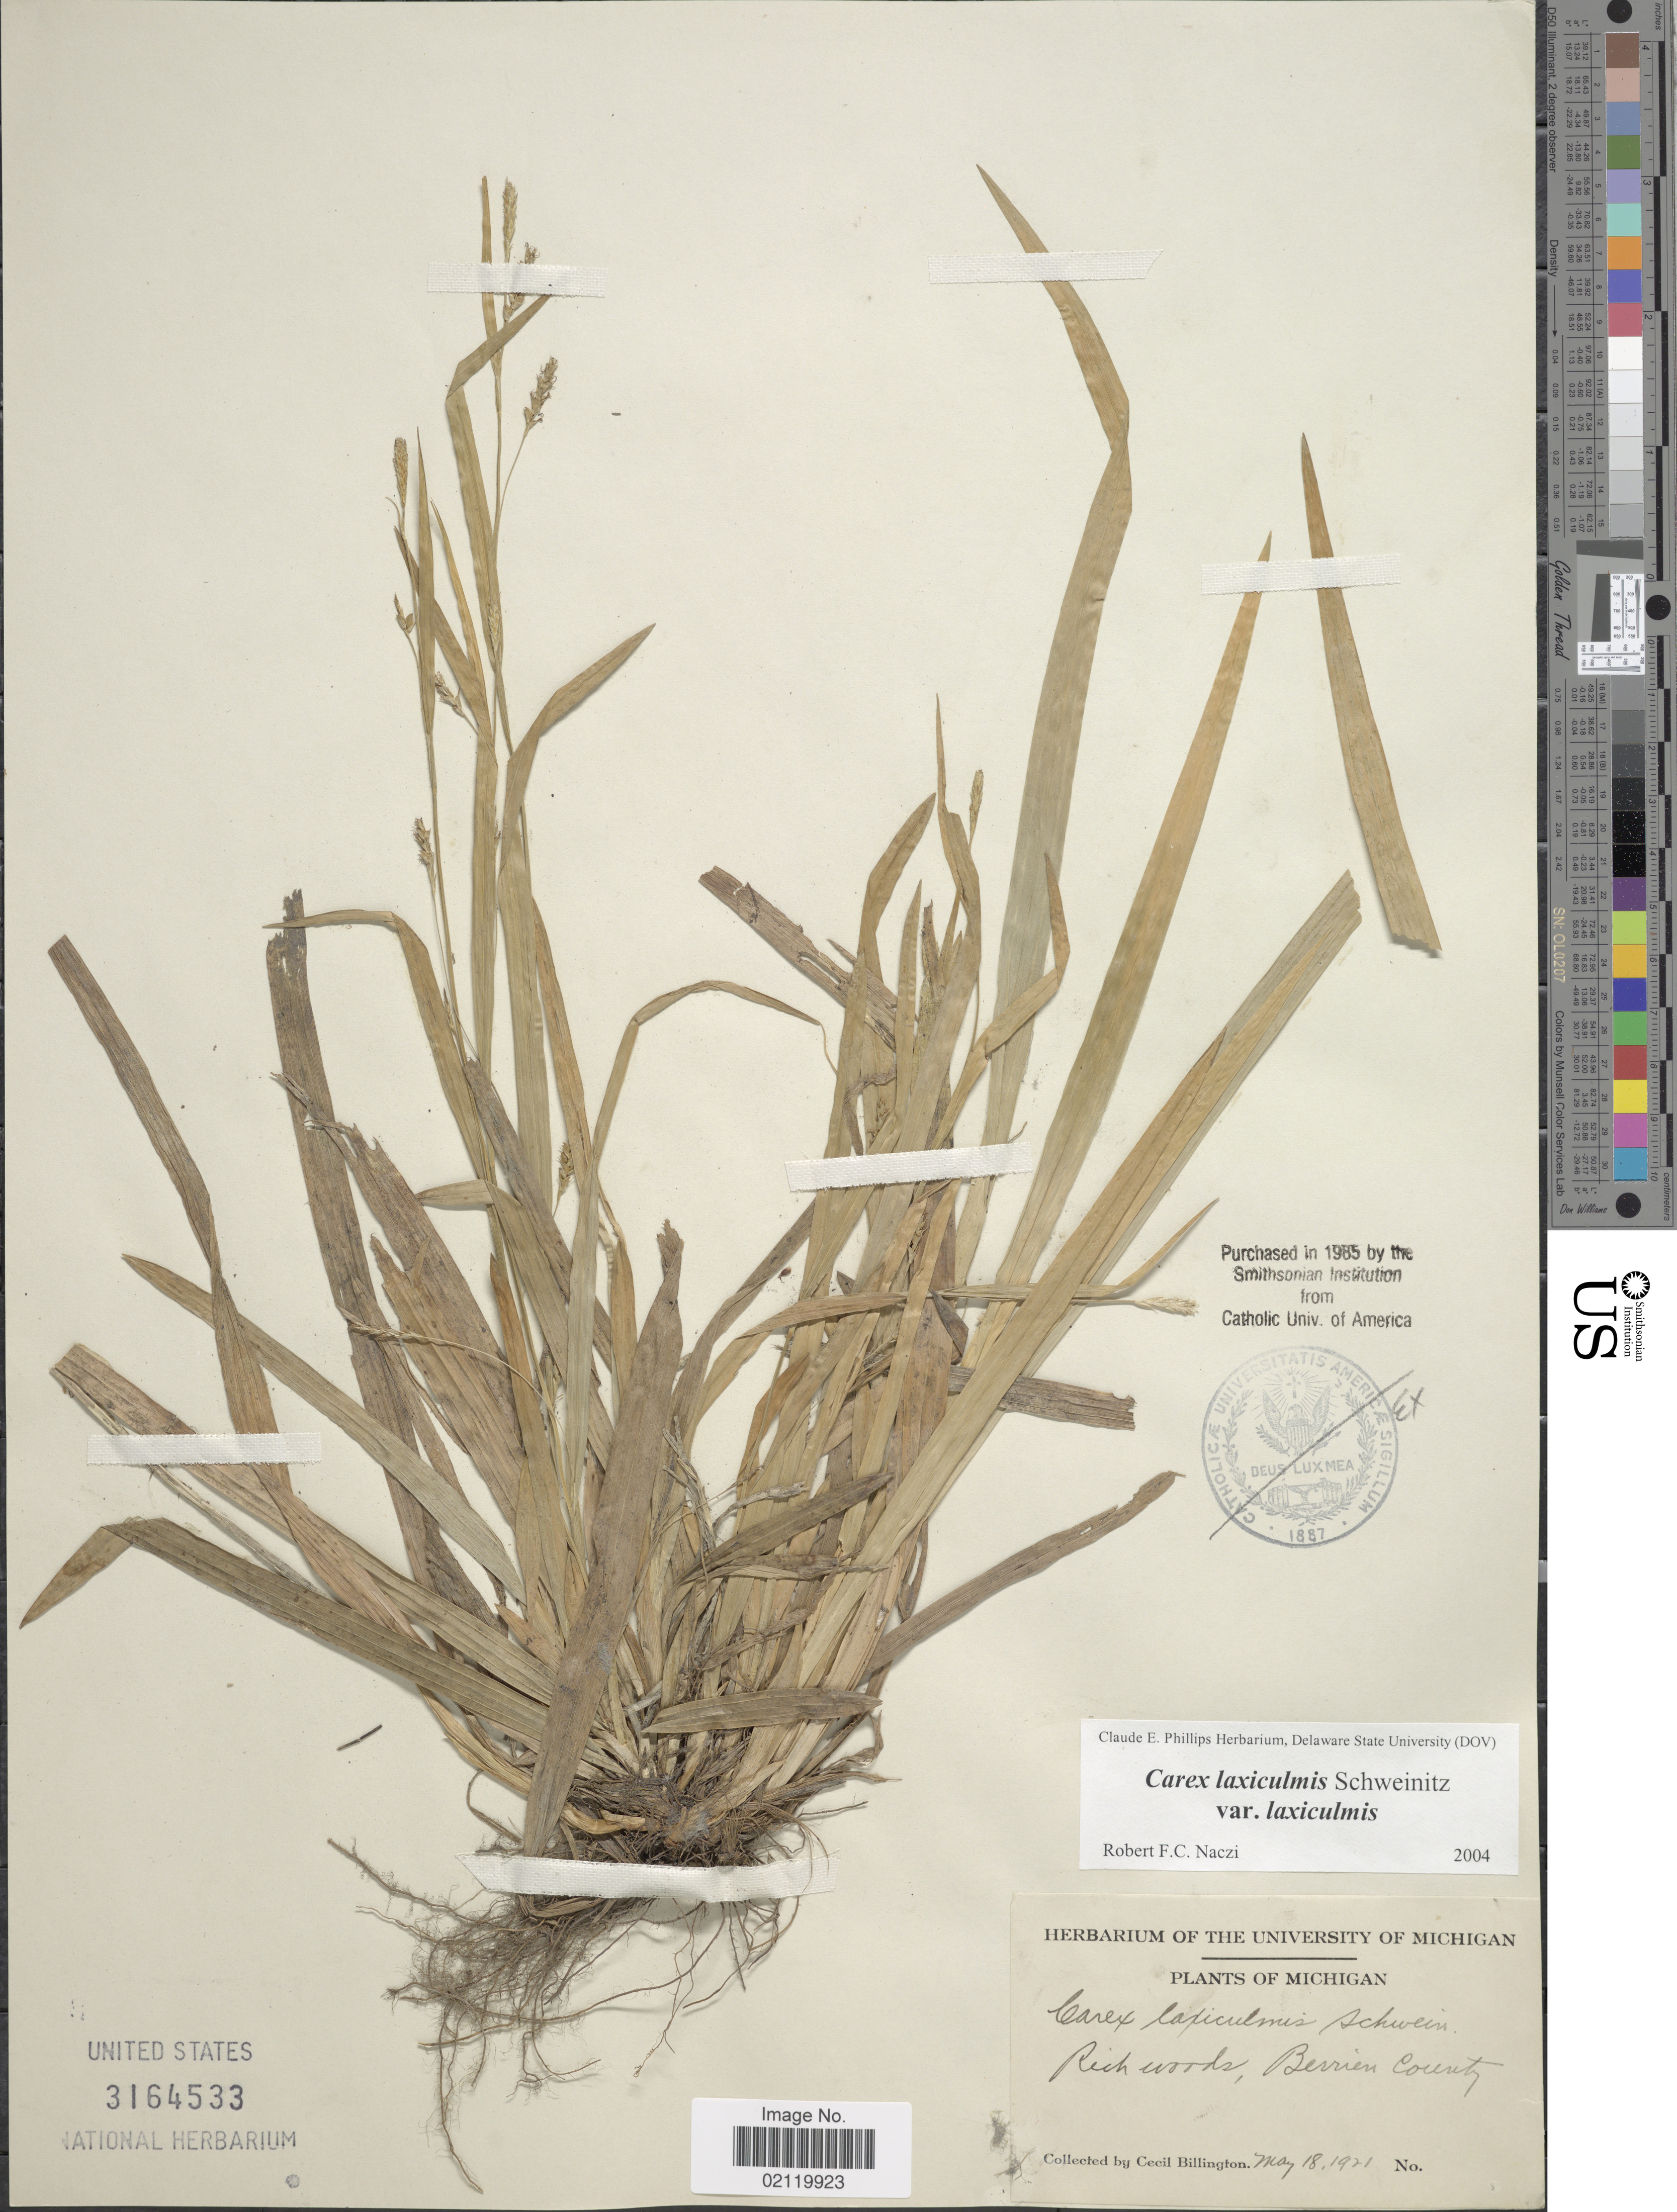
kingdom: Plantae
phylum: Tracheophyta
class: Liliopsida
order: Poales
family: Cyperaceae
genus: Carex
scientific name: Carex laxiculmis var. laxiculmis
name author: Schwein.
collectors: C. Billington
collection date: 1921-05-18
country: United States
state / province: Michigan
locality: Rich woods, Berrien County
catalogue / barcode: US 3164533